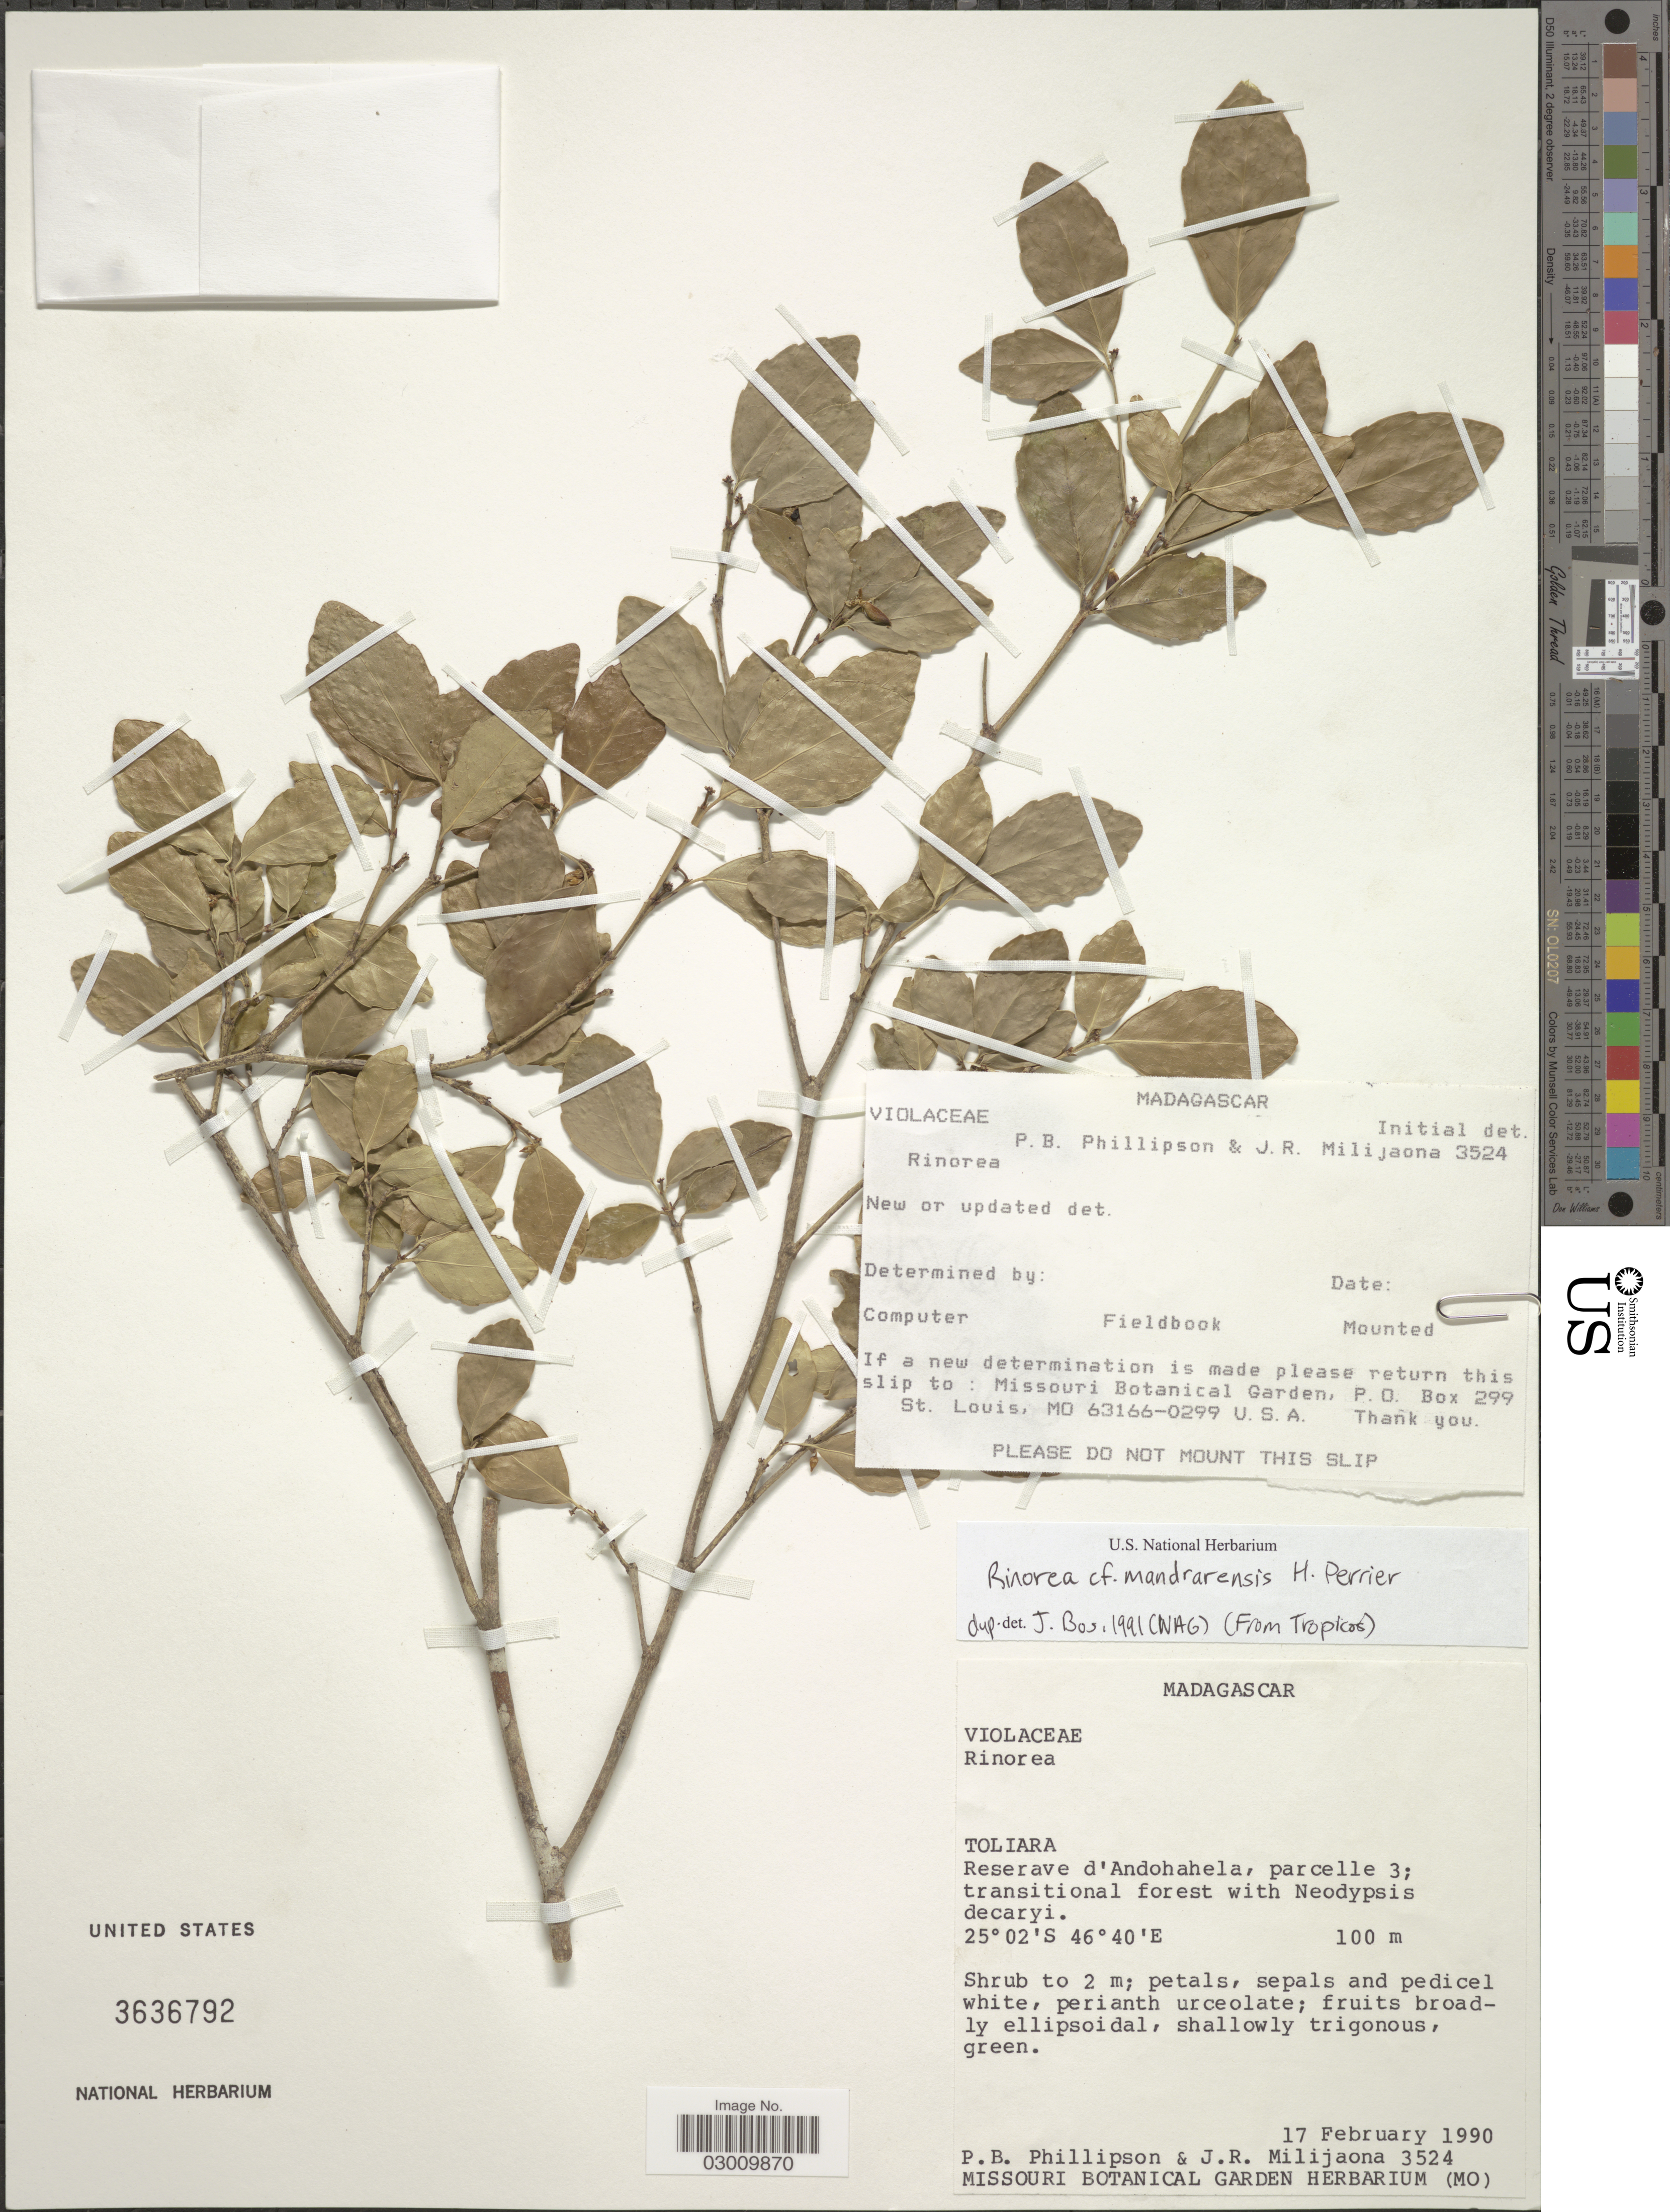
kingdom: Plantae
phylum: Tracheophyta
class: Magnoliopsida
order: Malpighiales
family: Violaceae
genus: Rinorea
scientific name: Rinorea mandrarensis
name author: H. Perrier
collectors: P. B. Phillipson & J. R. Milijaona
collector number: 3524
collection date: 1990-02-17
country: Madagascar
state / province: Anosy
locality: Reserave d'Andohahela, parcelle 3.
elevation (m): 100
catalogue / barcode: US 3636792